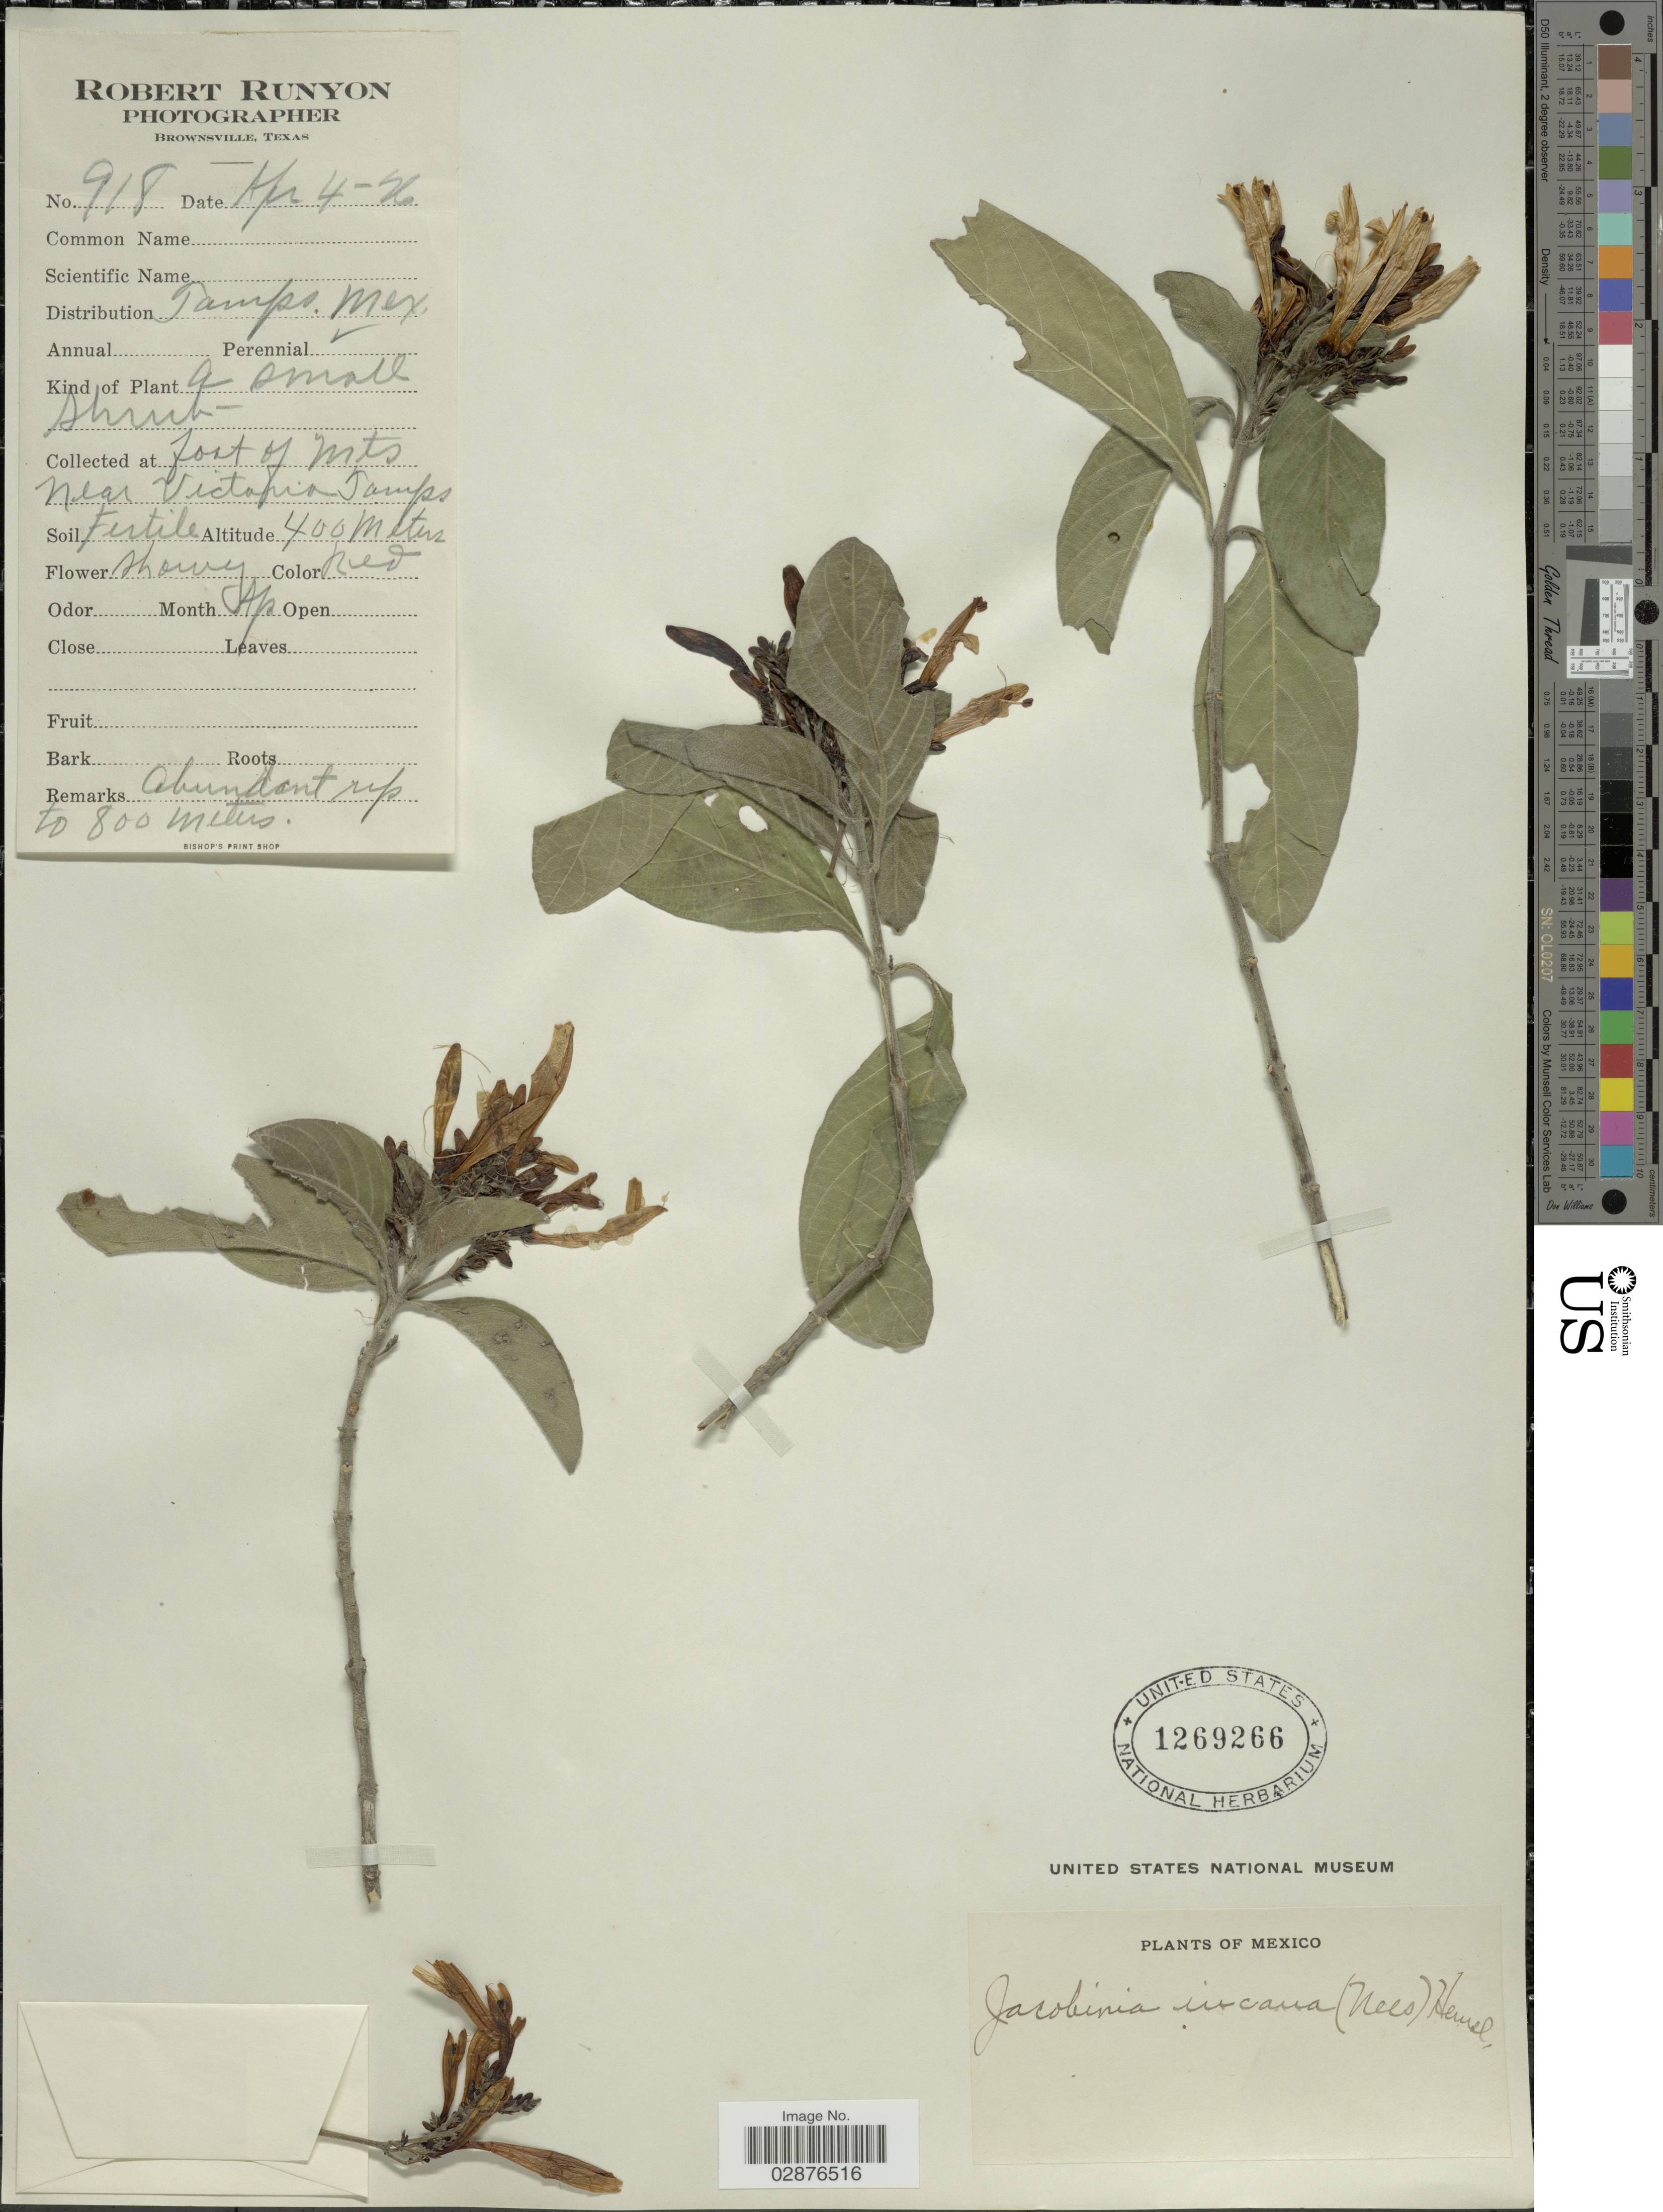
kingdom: Plantae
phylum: Tracheophyta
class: Magnoliopsida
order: Lamiales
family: Acanthaceae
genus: Justicia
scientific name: Justicia leonardii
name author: Wassh.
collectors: R. Runyon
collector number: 918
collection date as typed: Transcribed d/m/y: 4/4/26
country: Mexico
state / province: Tamaulipas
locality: Tamps. Mex. Foot of Mts near Victoria Tamps.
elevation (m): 400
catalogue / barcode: US 1269266